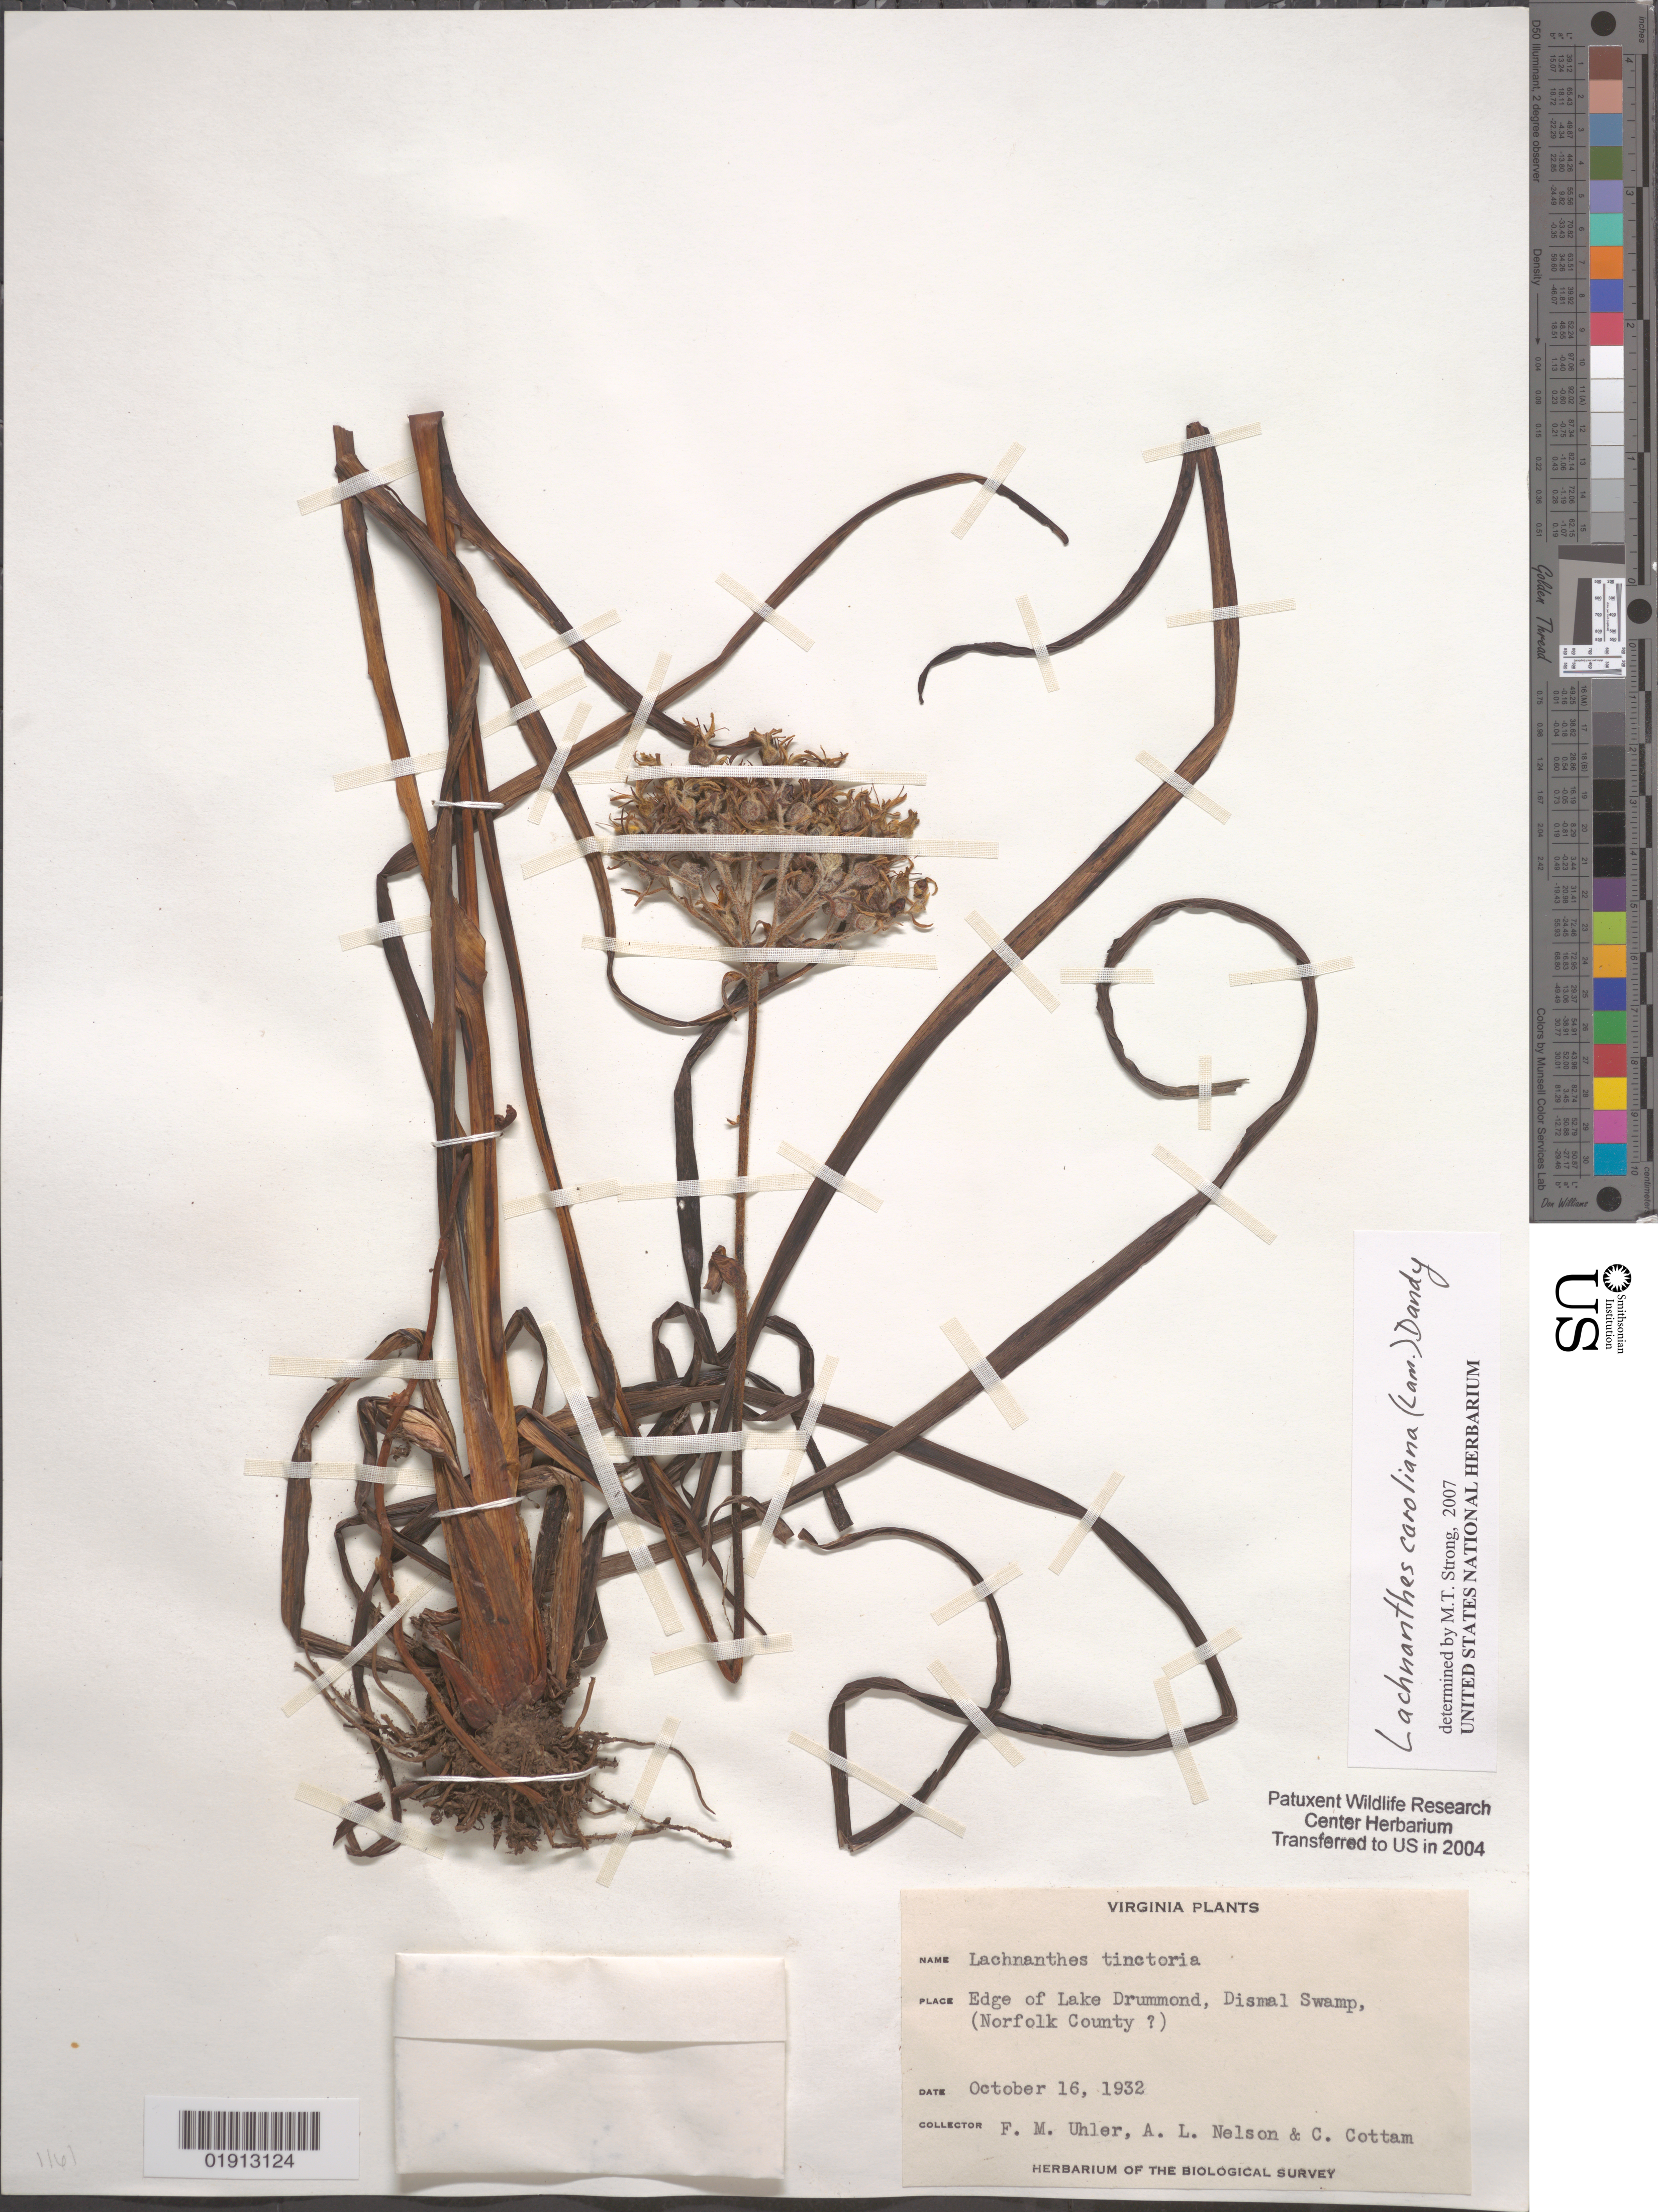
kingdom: Plantae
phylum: Tracheophyta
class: Liliopsida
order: Commelinales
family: Haemodoraceae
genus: Lachnanthes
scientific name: Lachnanthes caroliniana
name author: (Lam.) Dandy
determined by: Strong, Mark T., (BOT), Smithsonian Institution - National Museum of Natural History (UNITED STATES)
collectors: F. M. Uhler, A. L. Nelson & C. Cottam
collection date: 1932-10-16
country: United States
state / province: Virginia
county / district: City of Norfolk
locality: Edge of Lake Drummond, Dismal Swamp.